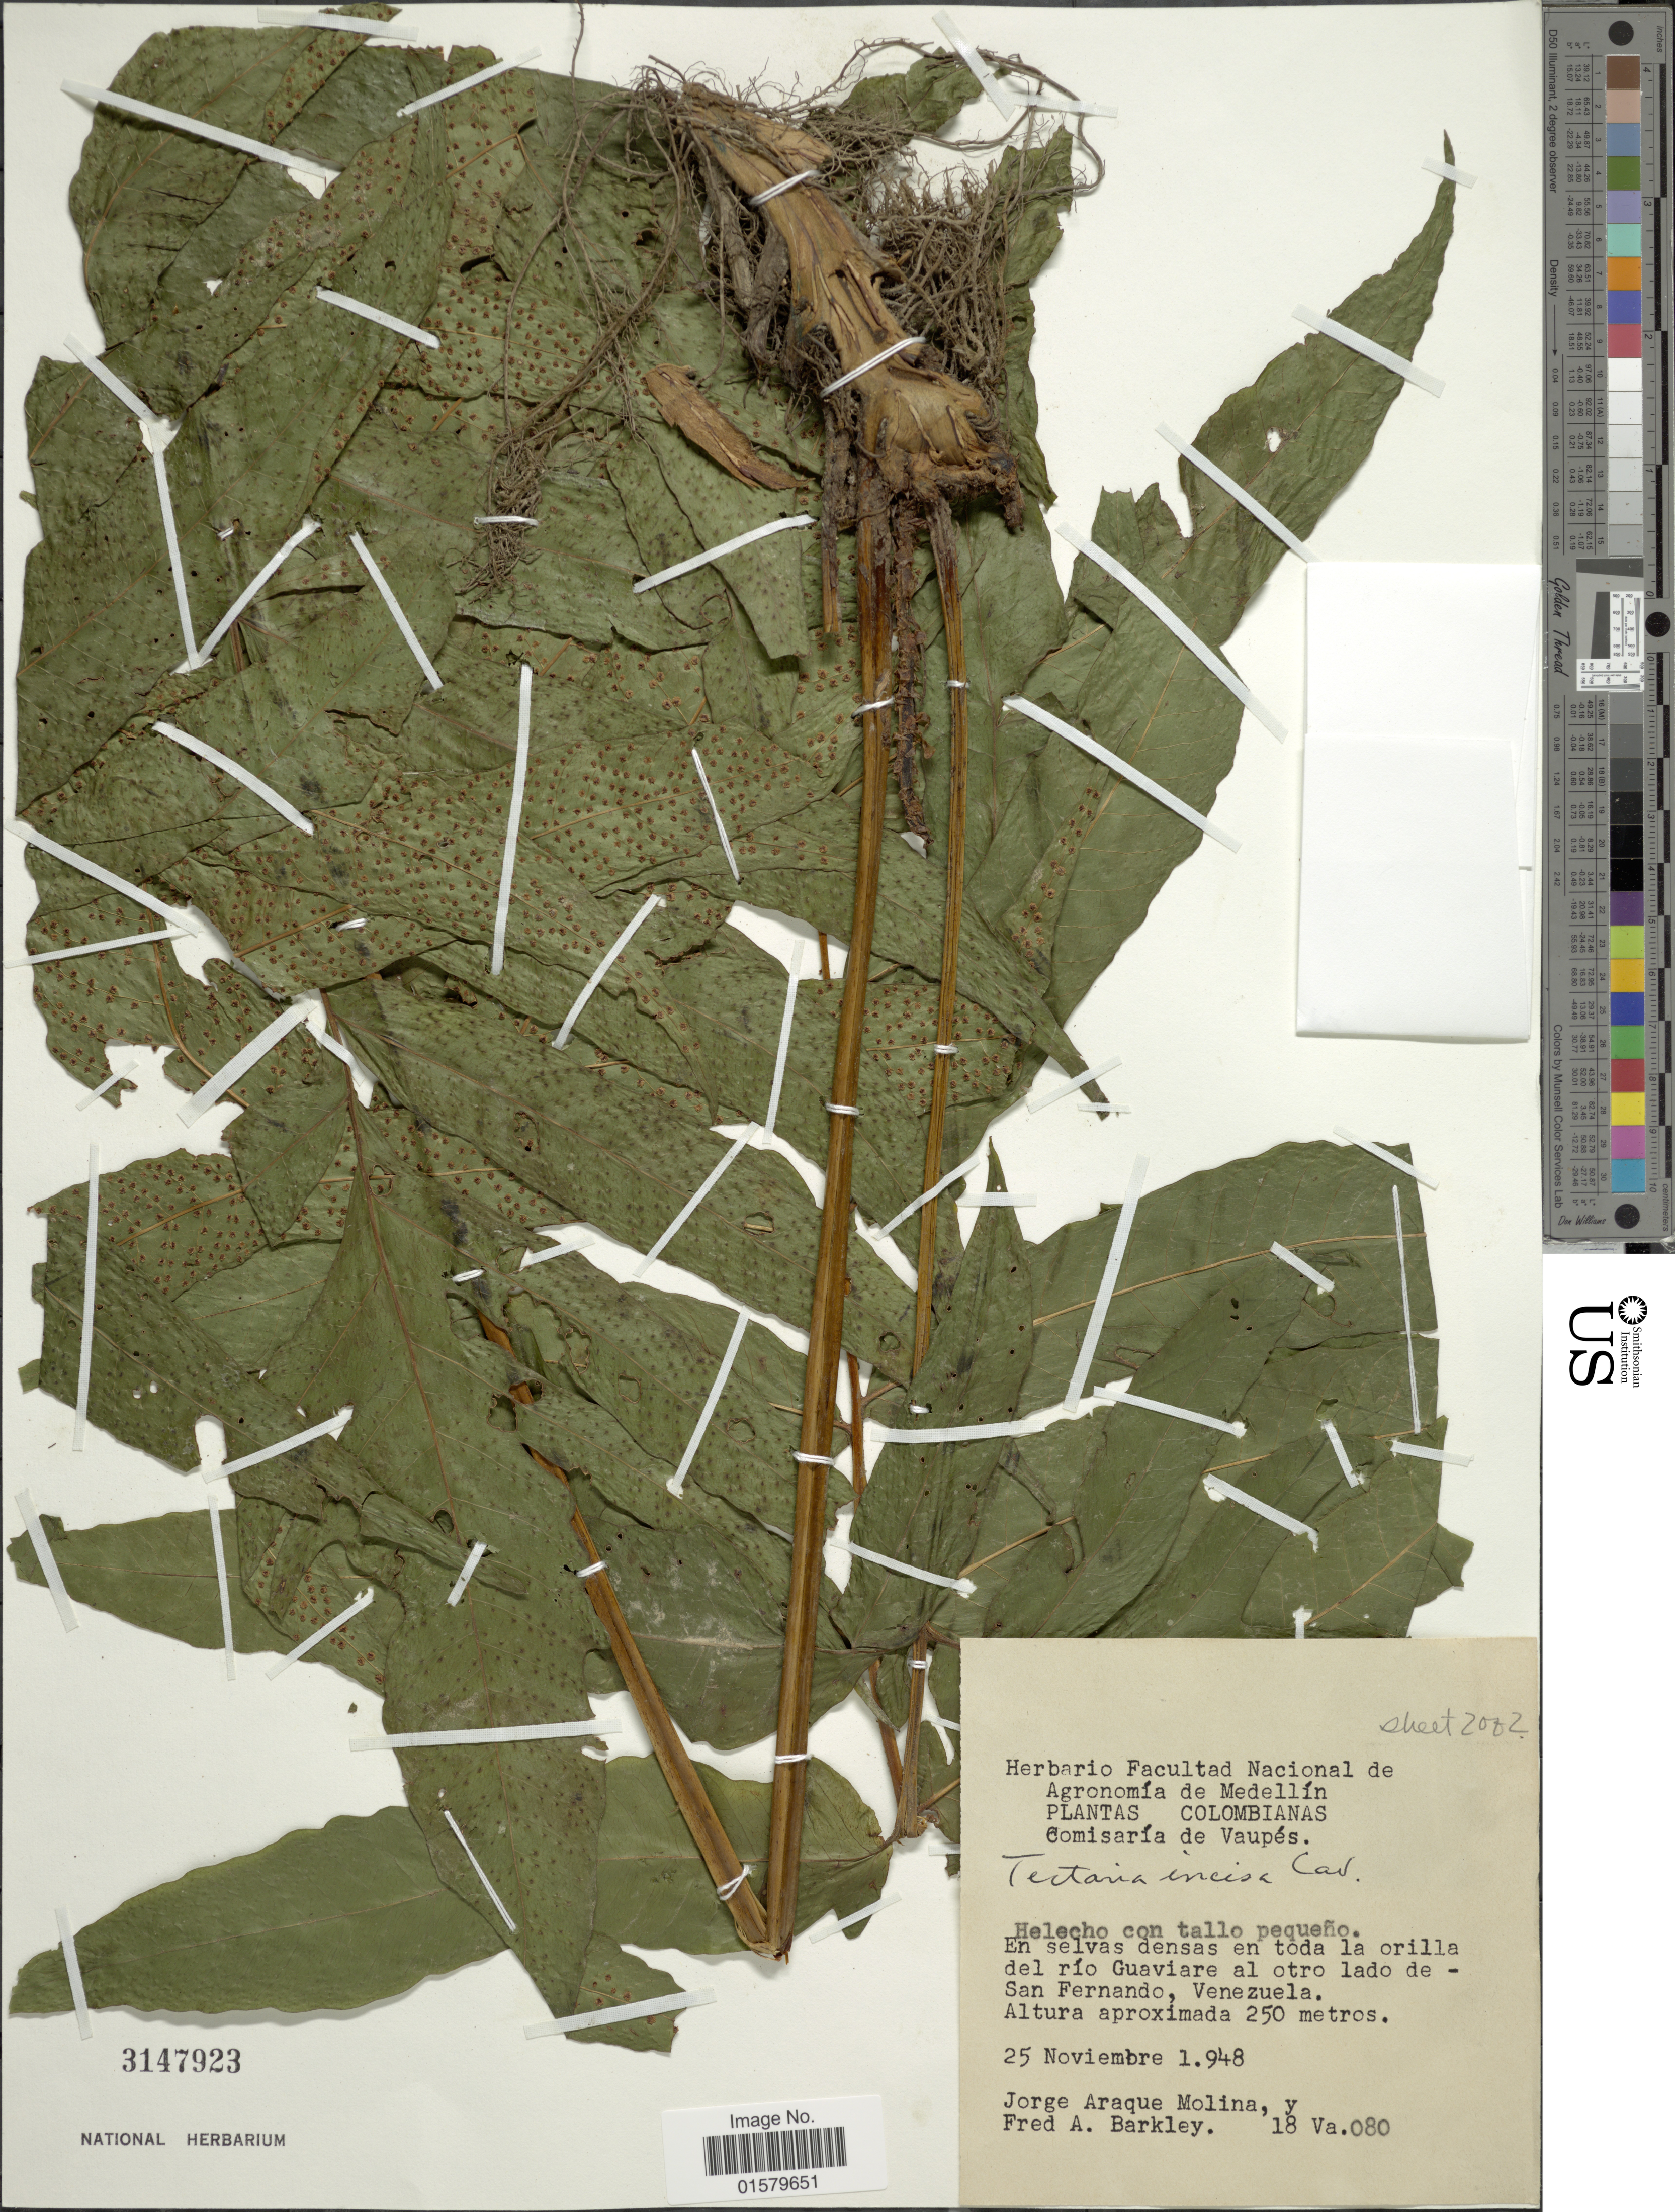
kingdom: Plantae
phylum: Tracheophyta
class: Polypodiopsida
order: Polypodiales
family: Tectariaceae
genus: Tectaria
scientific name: Tectaria incisa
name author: Cav.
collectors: J. Araque Molina & F. A. Barkley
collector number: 18VA080*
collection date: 1948-11-25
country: Colombia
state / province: Vaupés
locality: En selvas densas en toda la orilla del rio Guaviare al otro lado de San Fernando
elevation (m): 250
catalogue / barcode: US 3147923